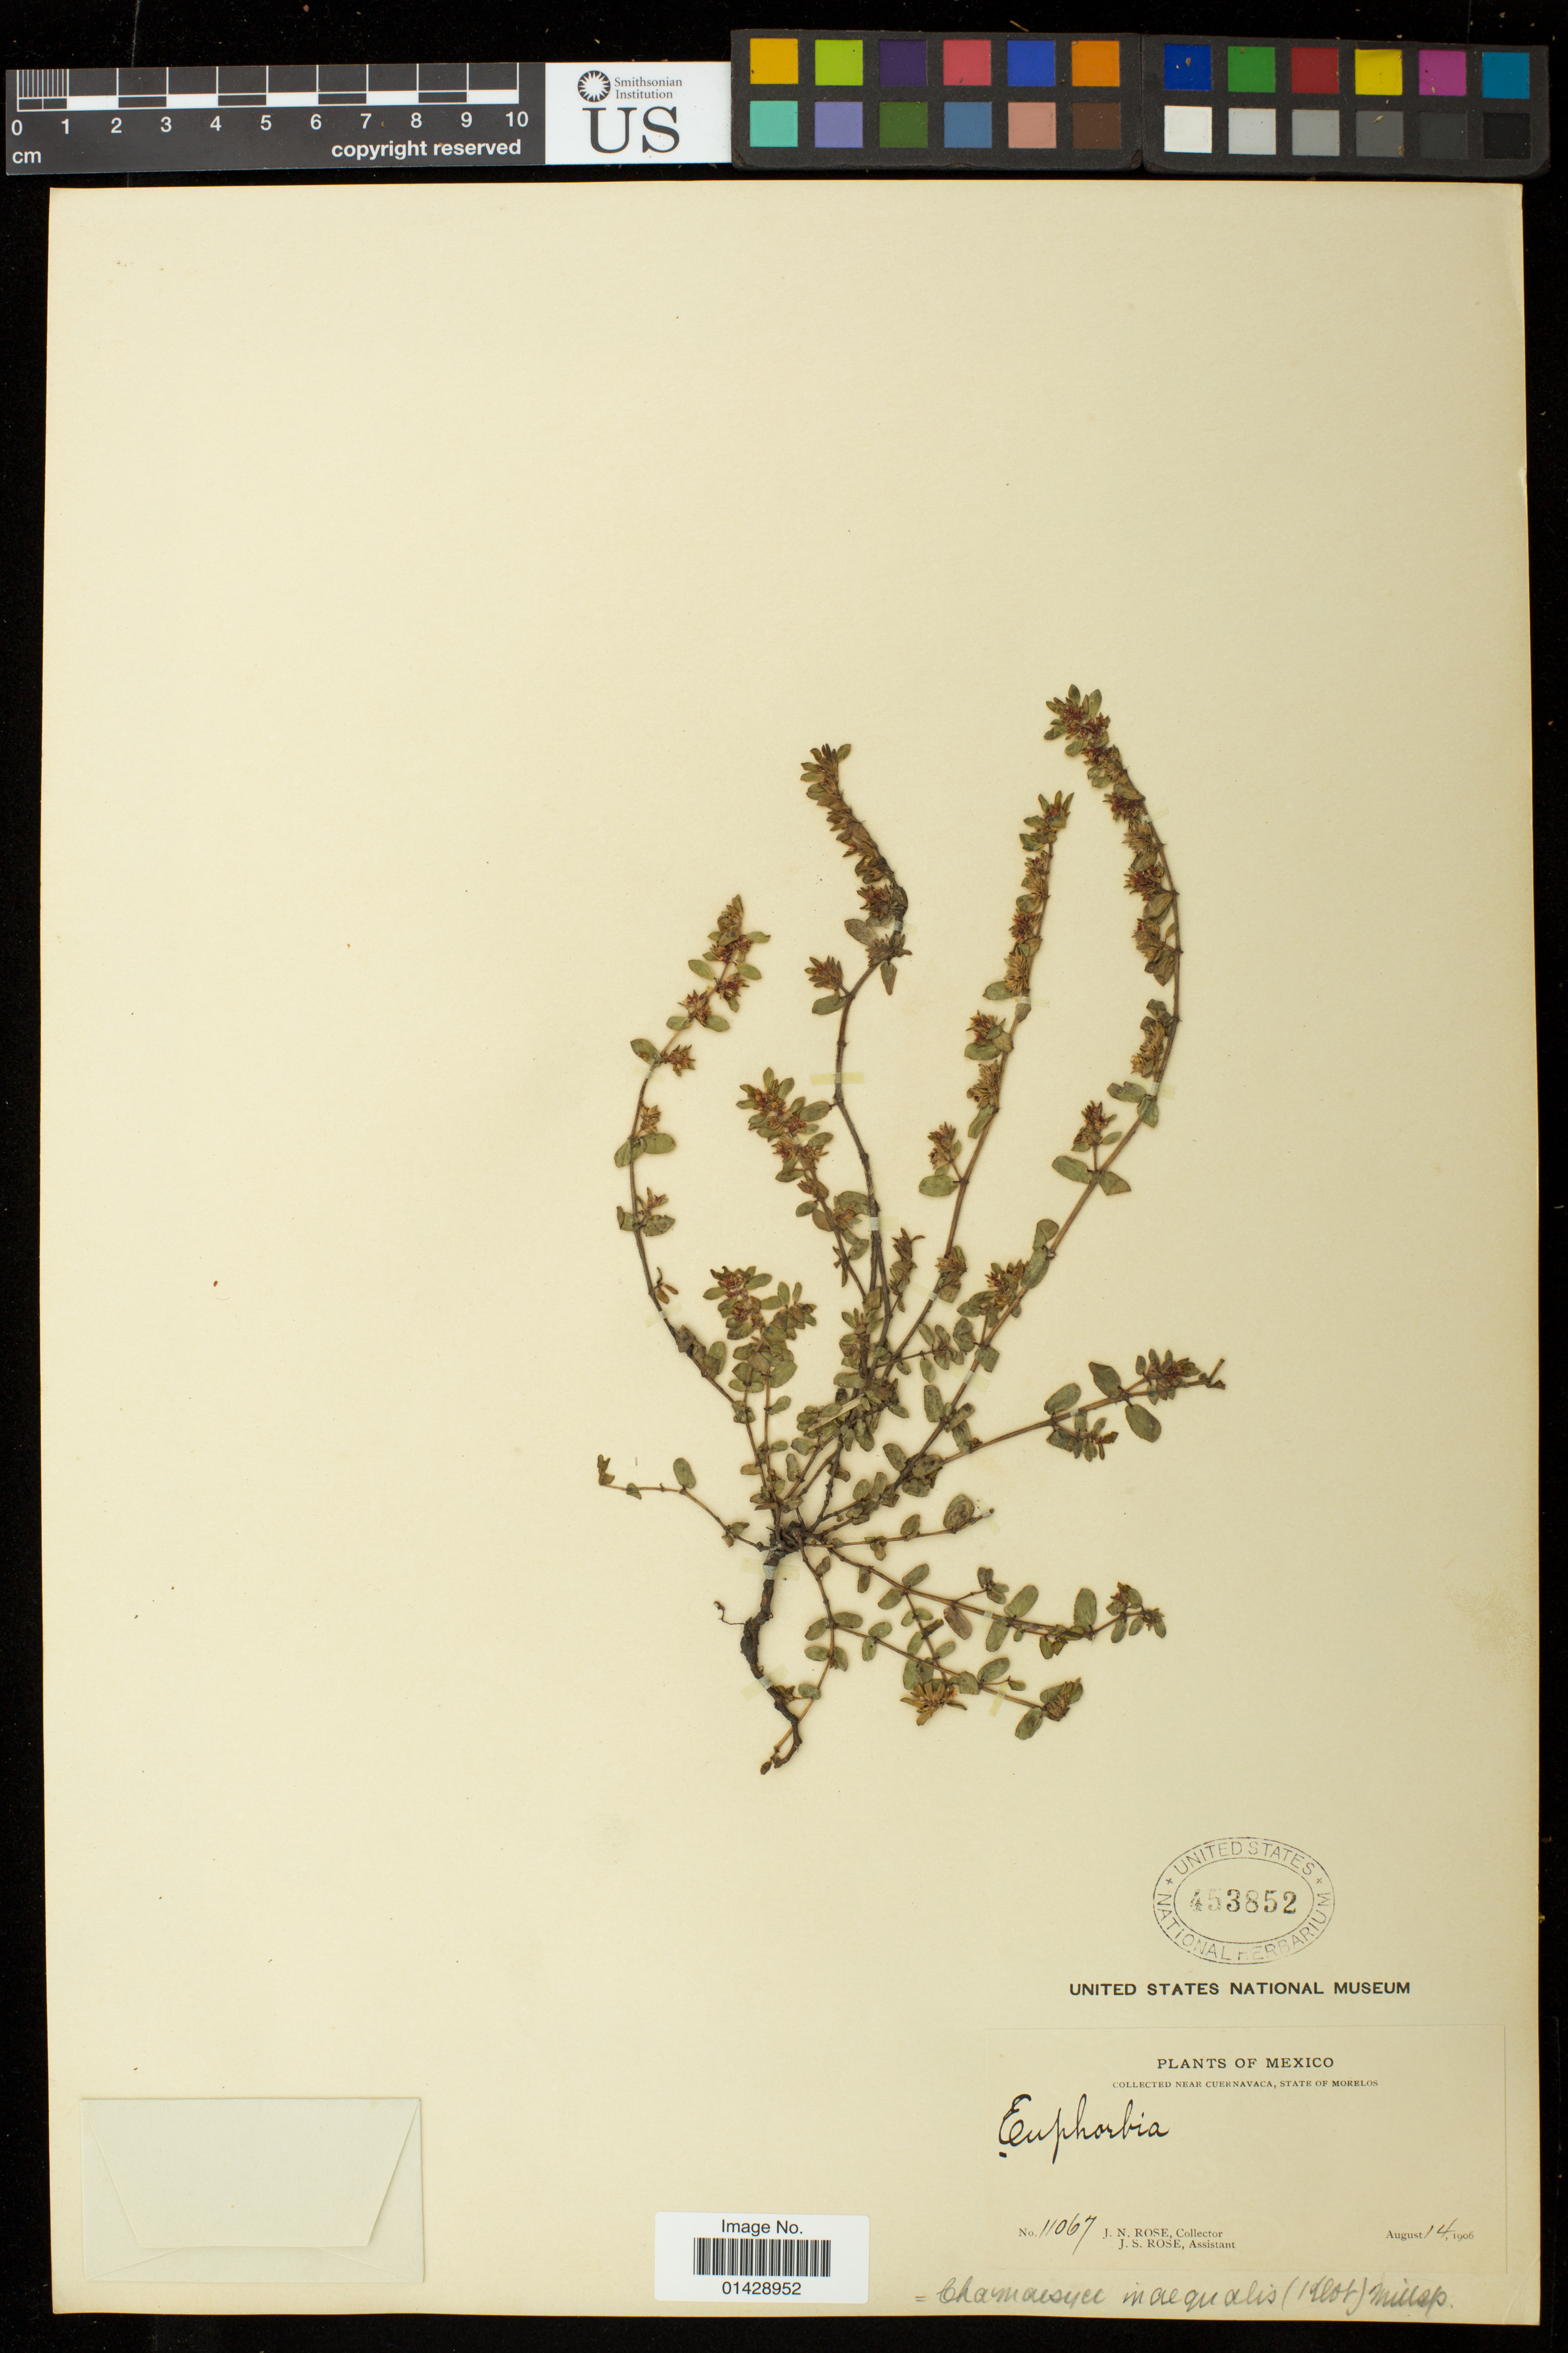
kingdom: Plantae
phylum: Tracheophyta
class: Magnoliopsida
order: Malpighiales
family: Euphorbiaceae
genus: Euphorbia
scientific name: Euphorbia adenoptera subsp. adenoptera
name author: Bertol.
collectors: J. N. Rose & J. S. Rose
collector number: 11067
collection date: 1906-08-14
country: Mexico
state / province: Morelos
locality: Near Cuernavaca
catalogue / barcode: US 453852